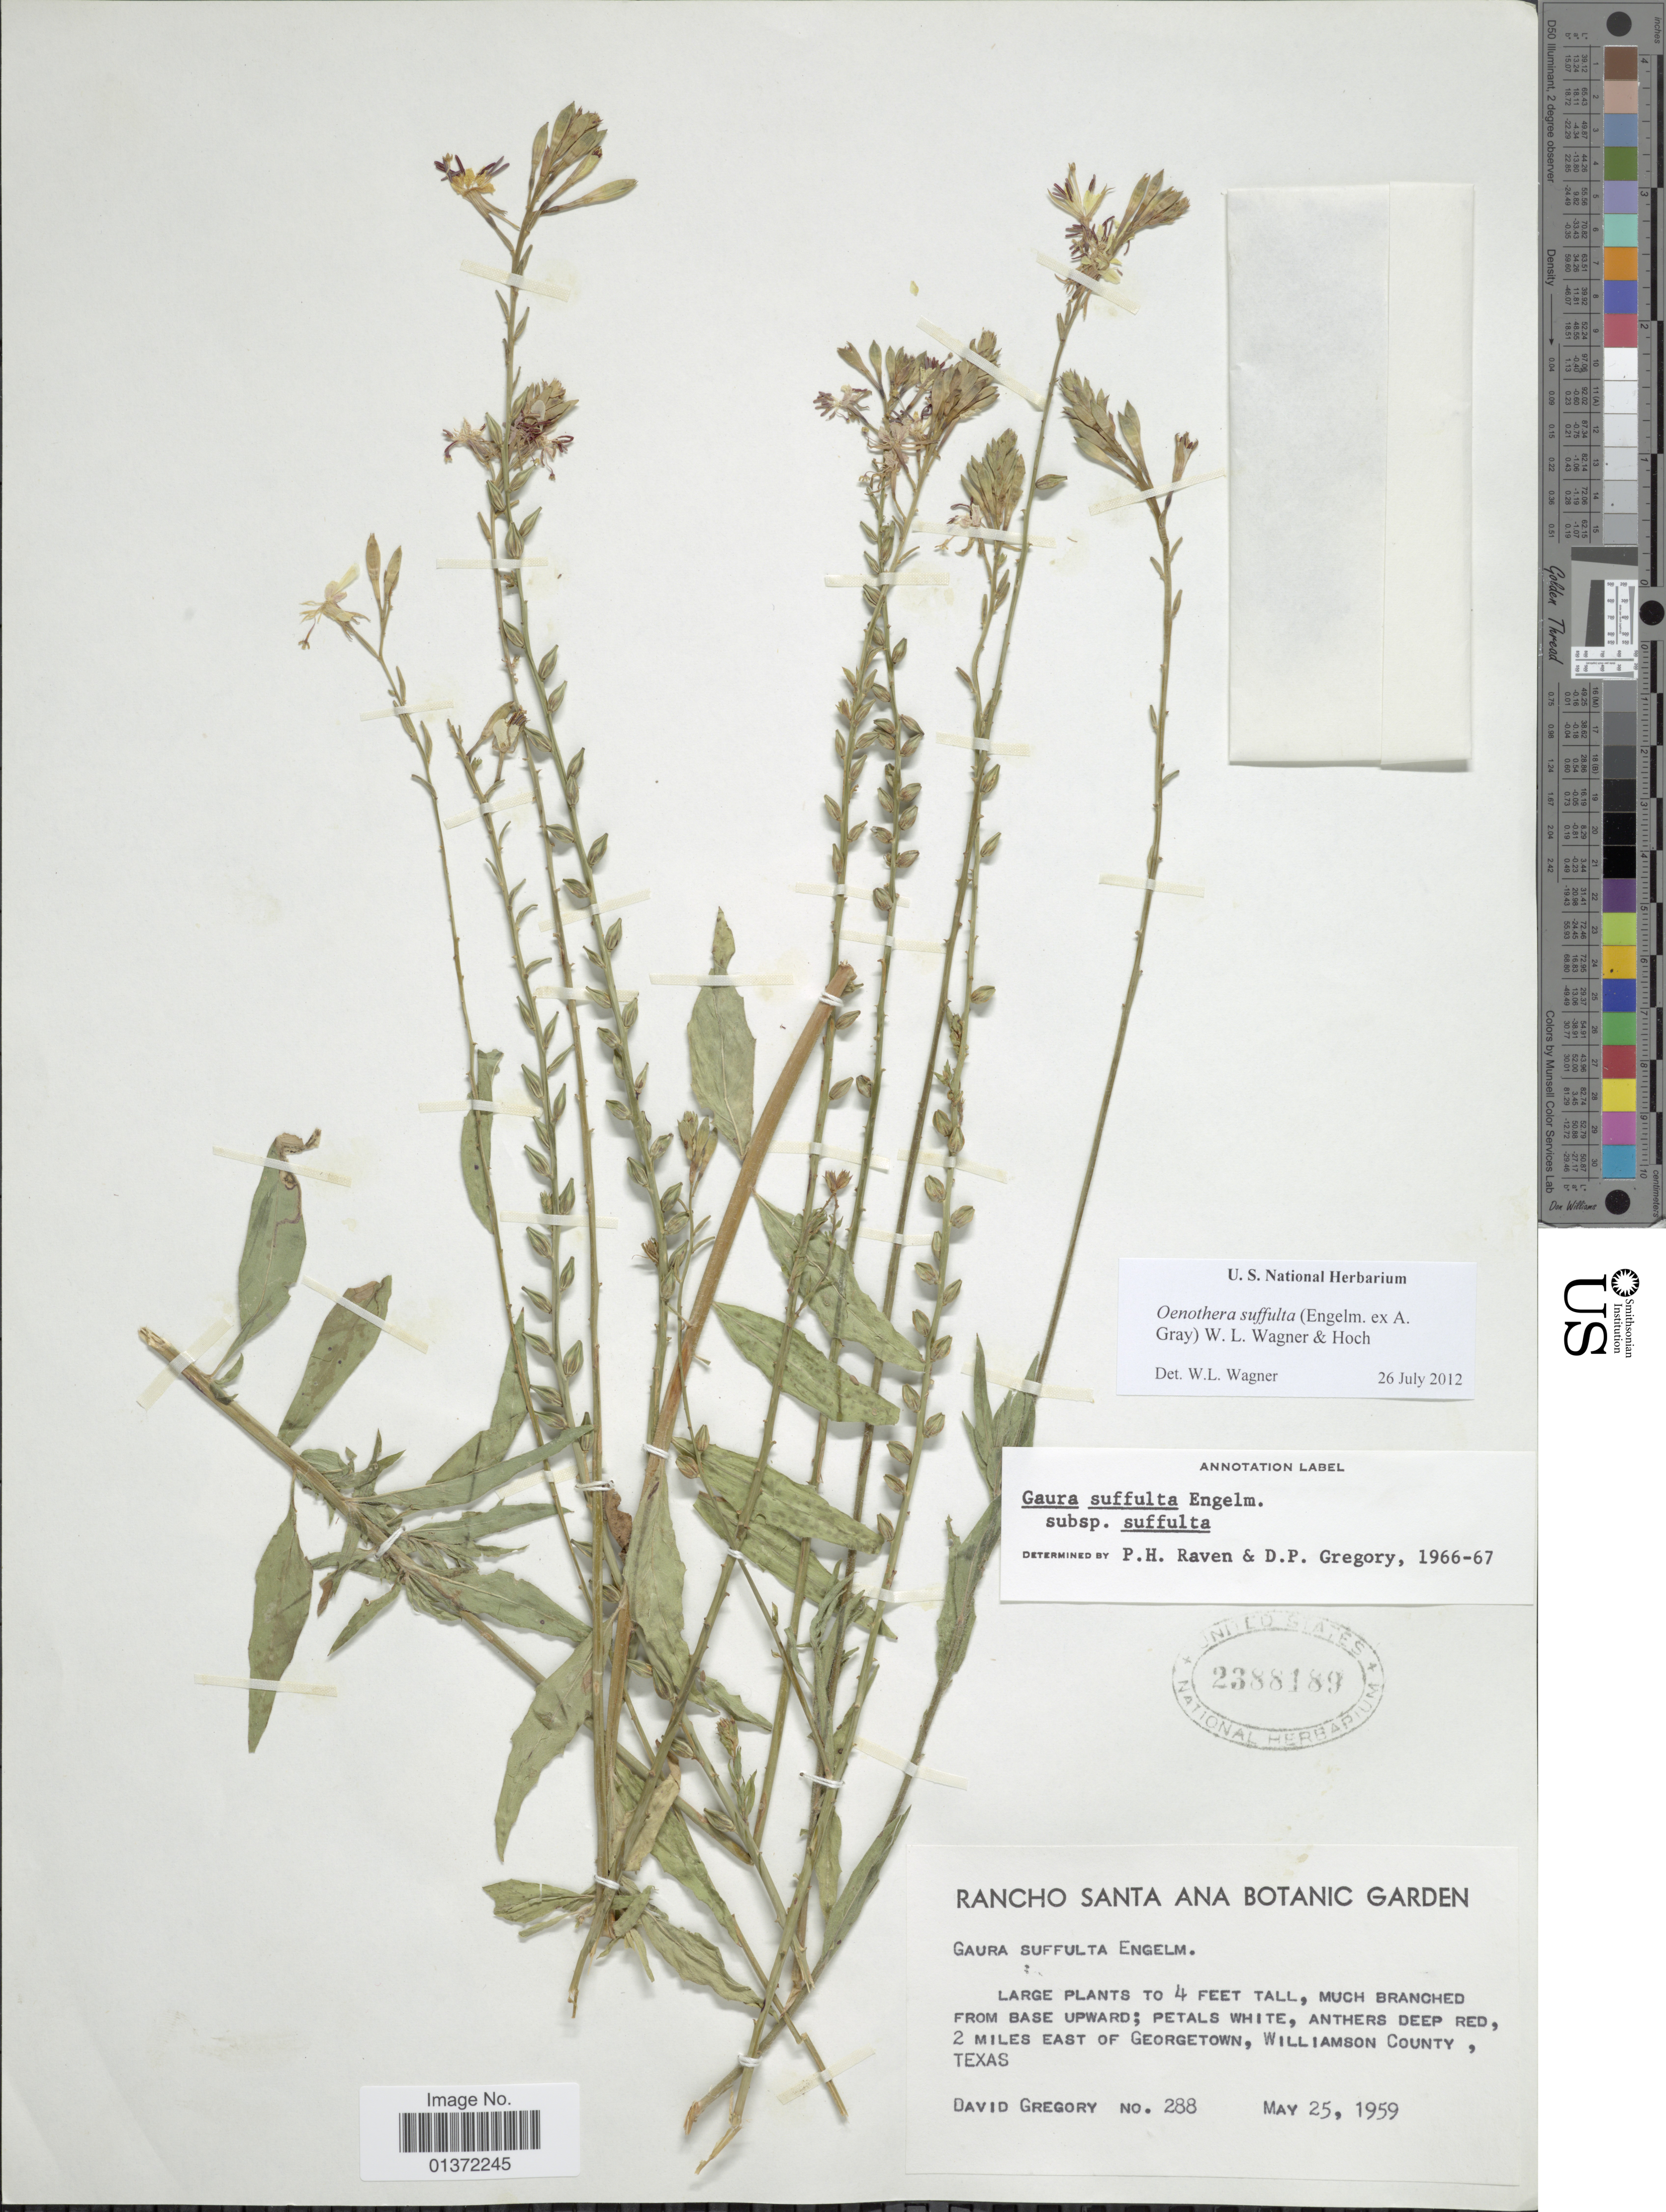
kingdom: Plantae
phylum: Tracheophyta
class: Magnoliopsida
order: Myrtales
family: Onagraceae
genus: Oenothera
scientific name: Oenothera suffulta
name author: (Engelm. ex A. Gray) W.L. Wagner & Hoch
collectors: D. Gregory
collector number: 288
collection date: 1959-05-25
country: United States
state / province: Texas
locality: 2 miles east of Georgetown, Williamson County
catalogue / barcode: US 2388189